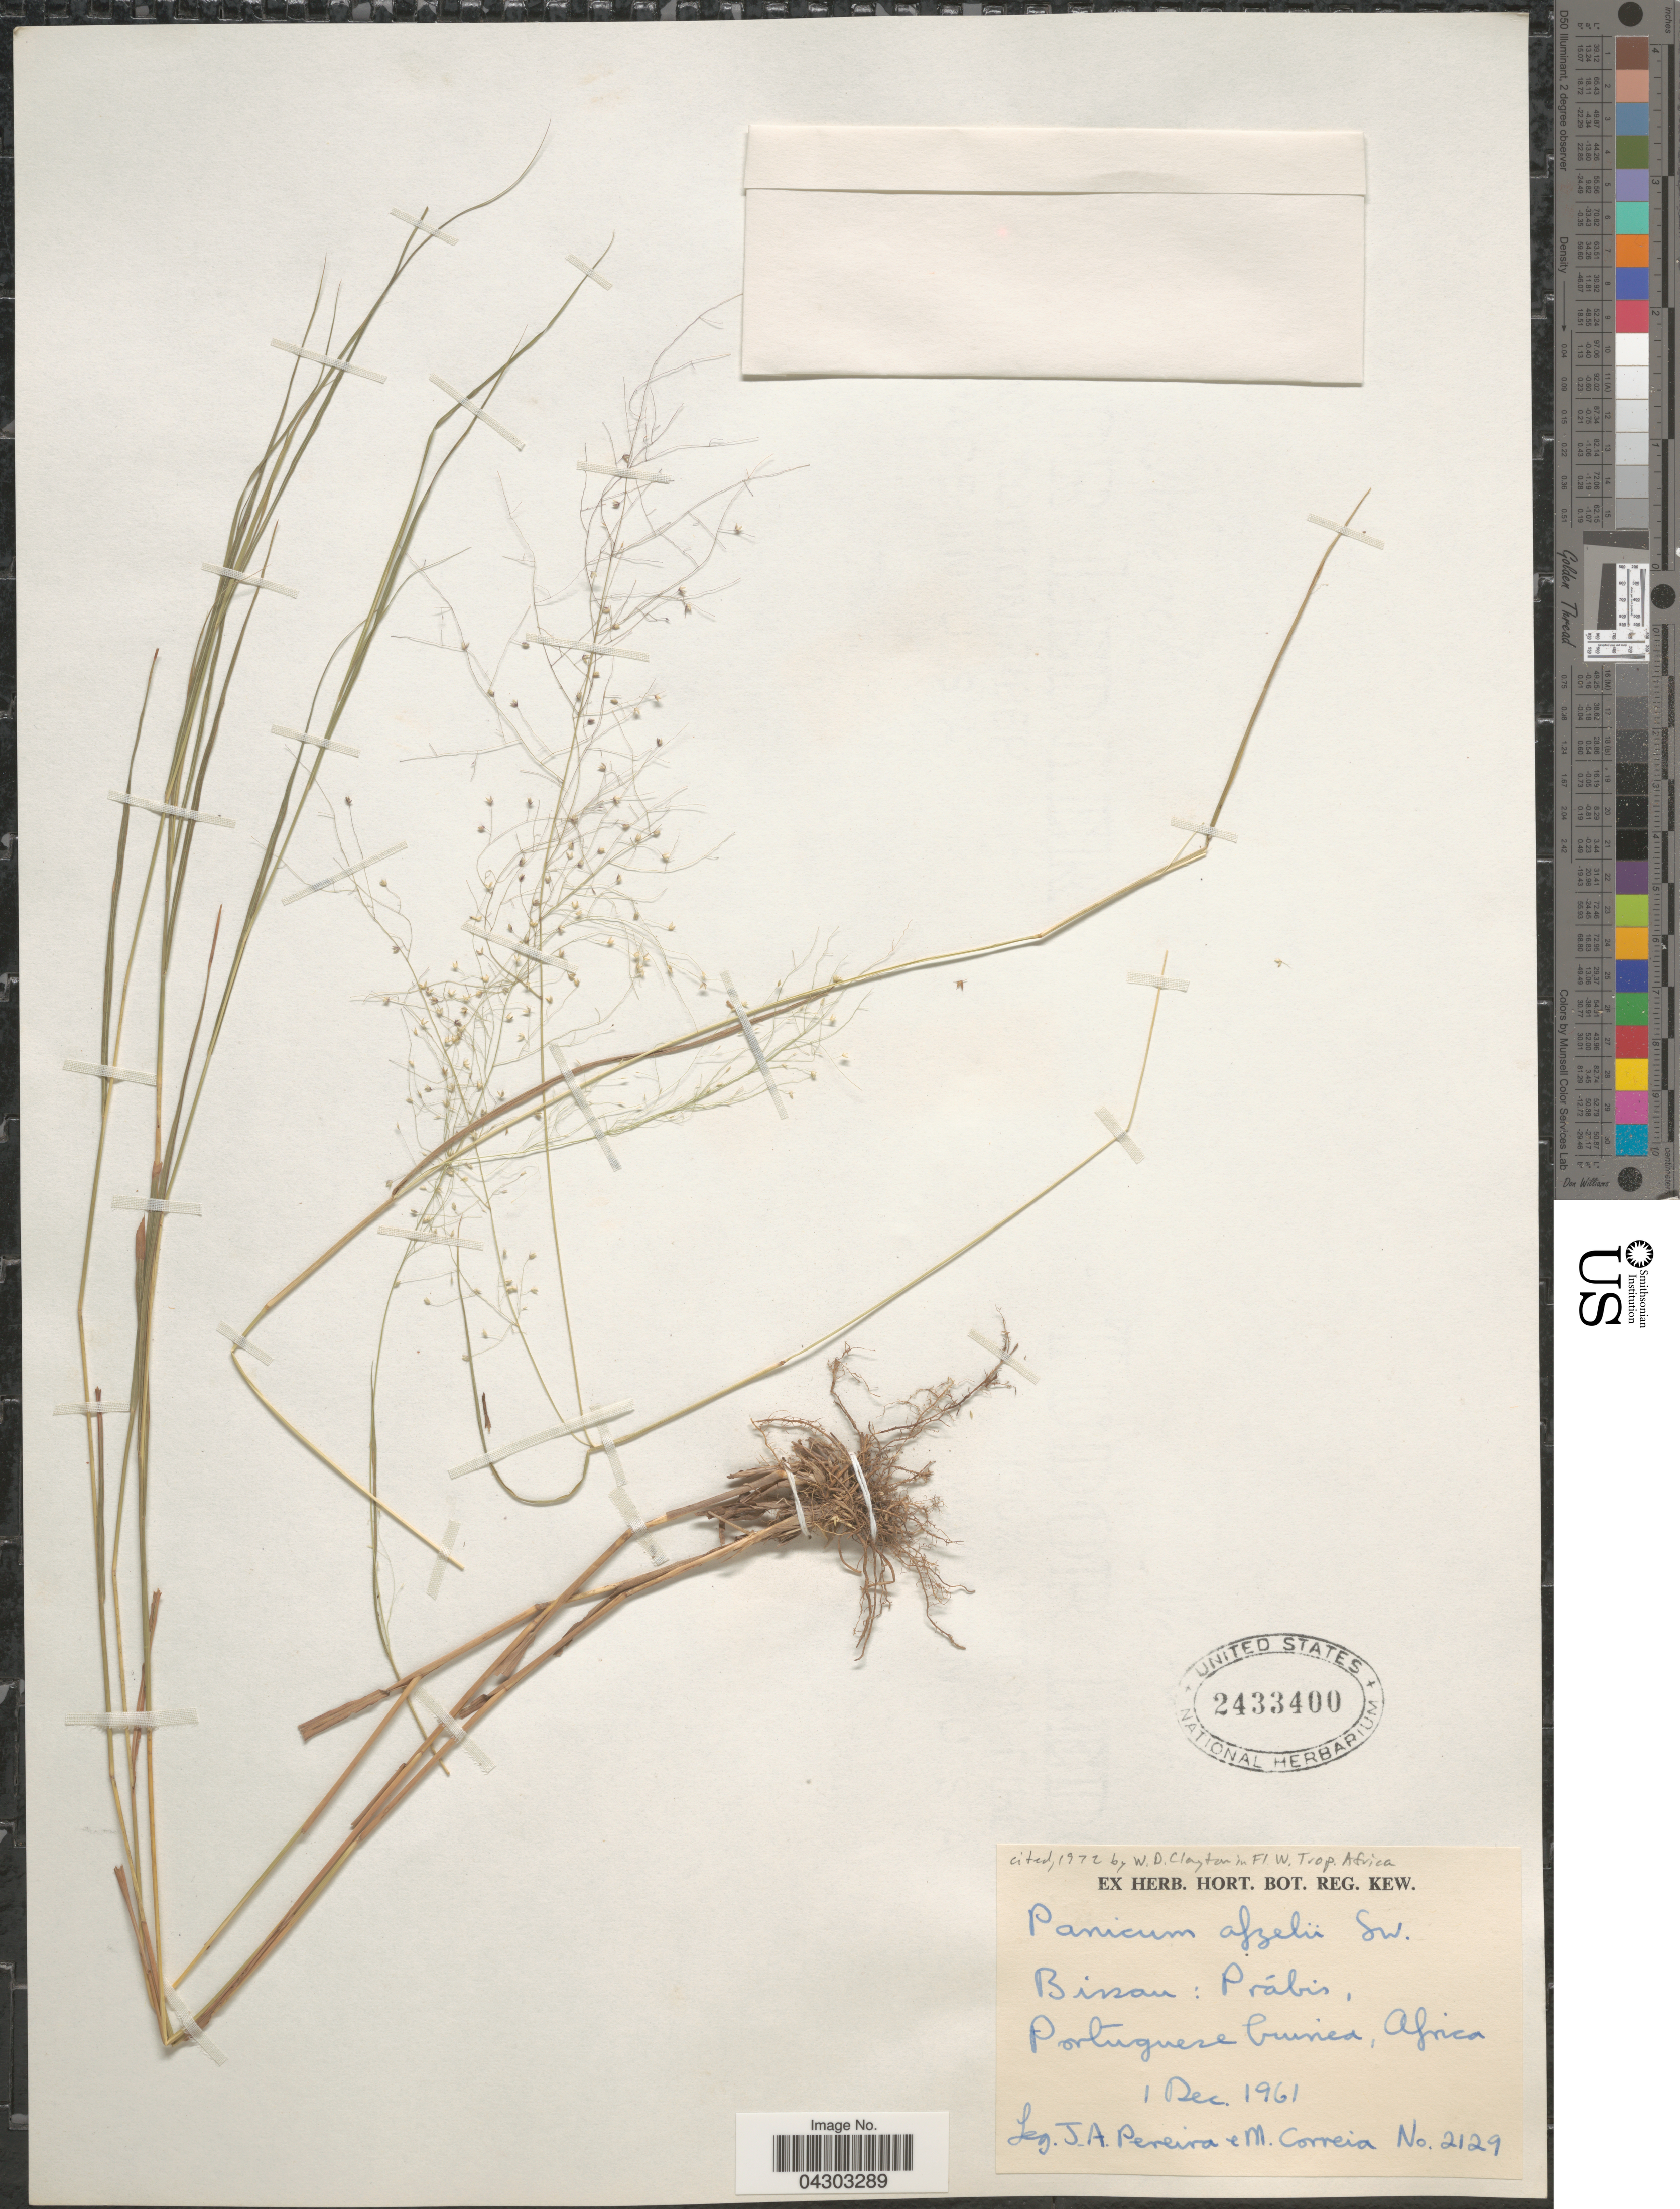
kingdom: Plantae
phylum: Tracheophyta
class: Liliopsida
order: Poales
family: Poaceae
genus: Panicum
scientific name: Panicum afzelii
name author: Sw.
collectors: J. Pereira & M. Correia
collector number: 2129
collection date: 1961-12-01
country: Guinea-Bissau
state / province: Bissau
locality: Prábis, Portuguese Guinea.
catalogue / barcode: US 2433400